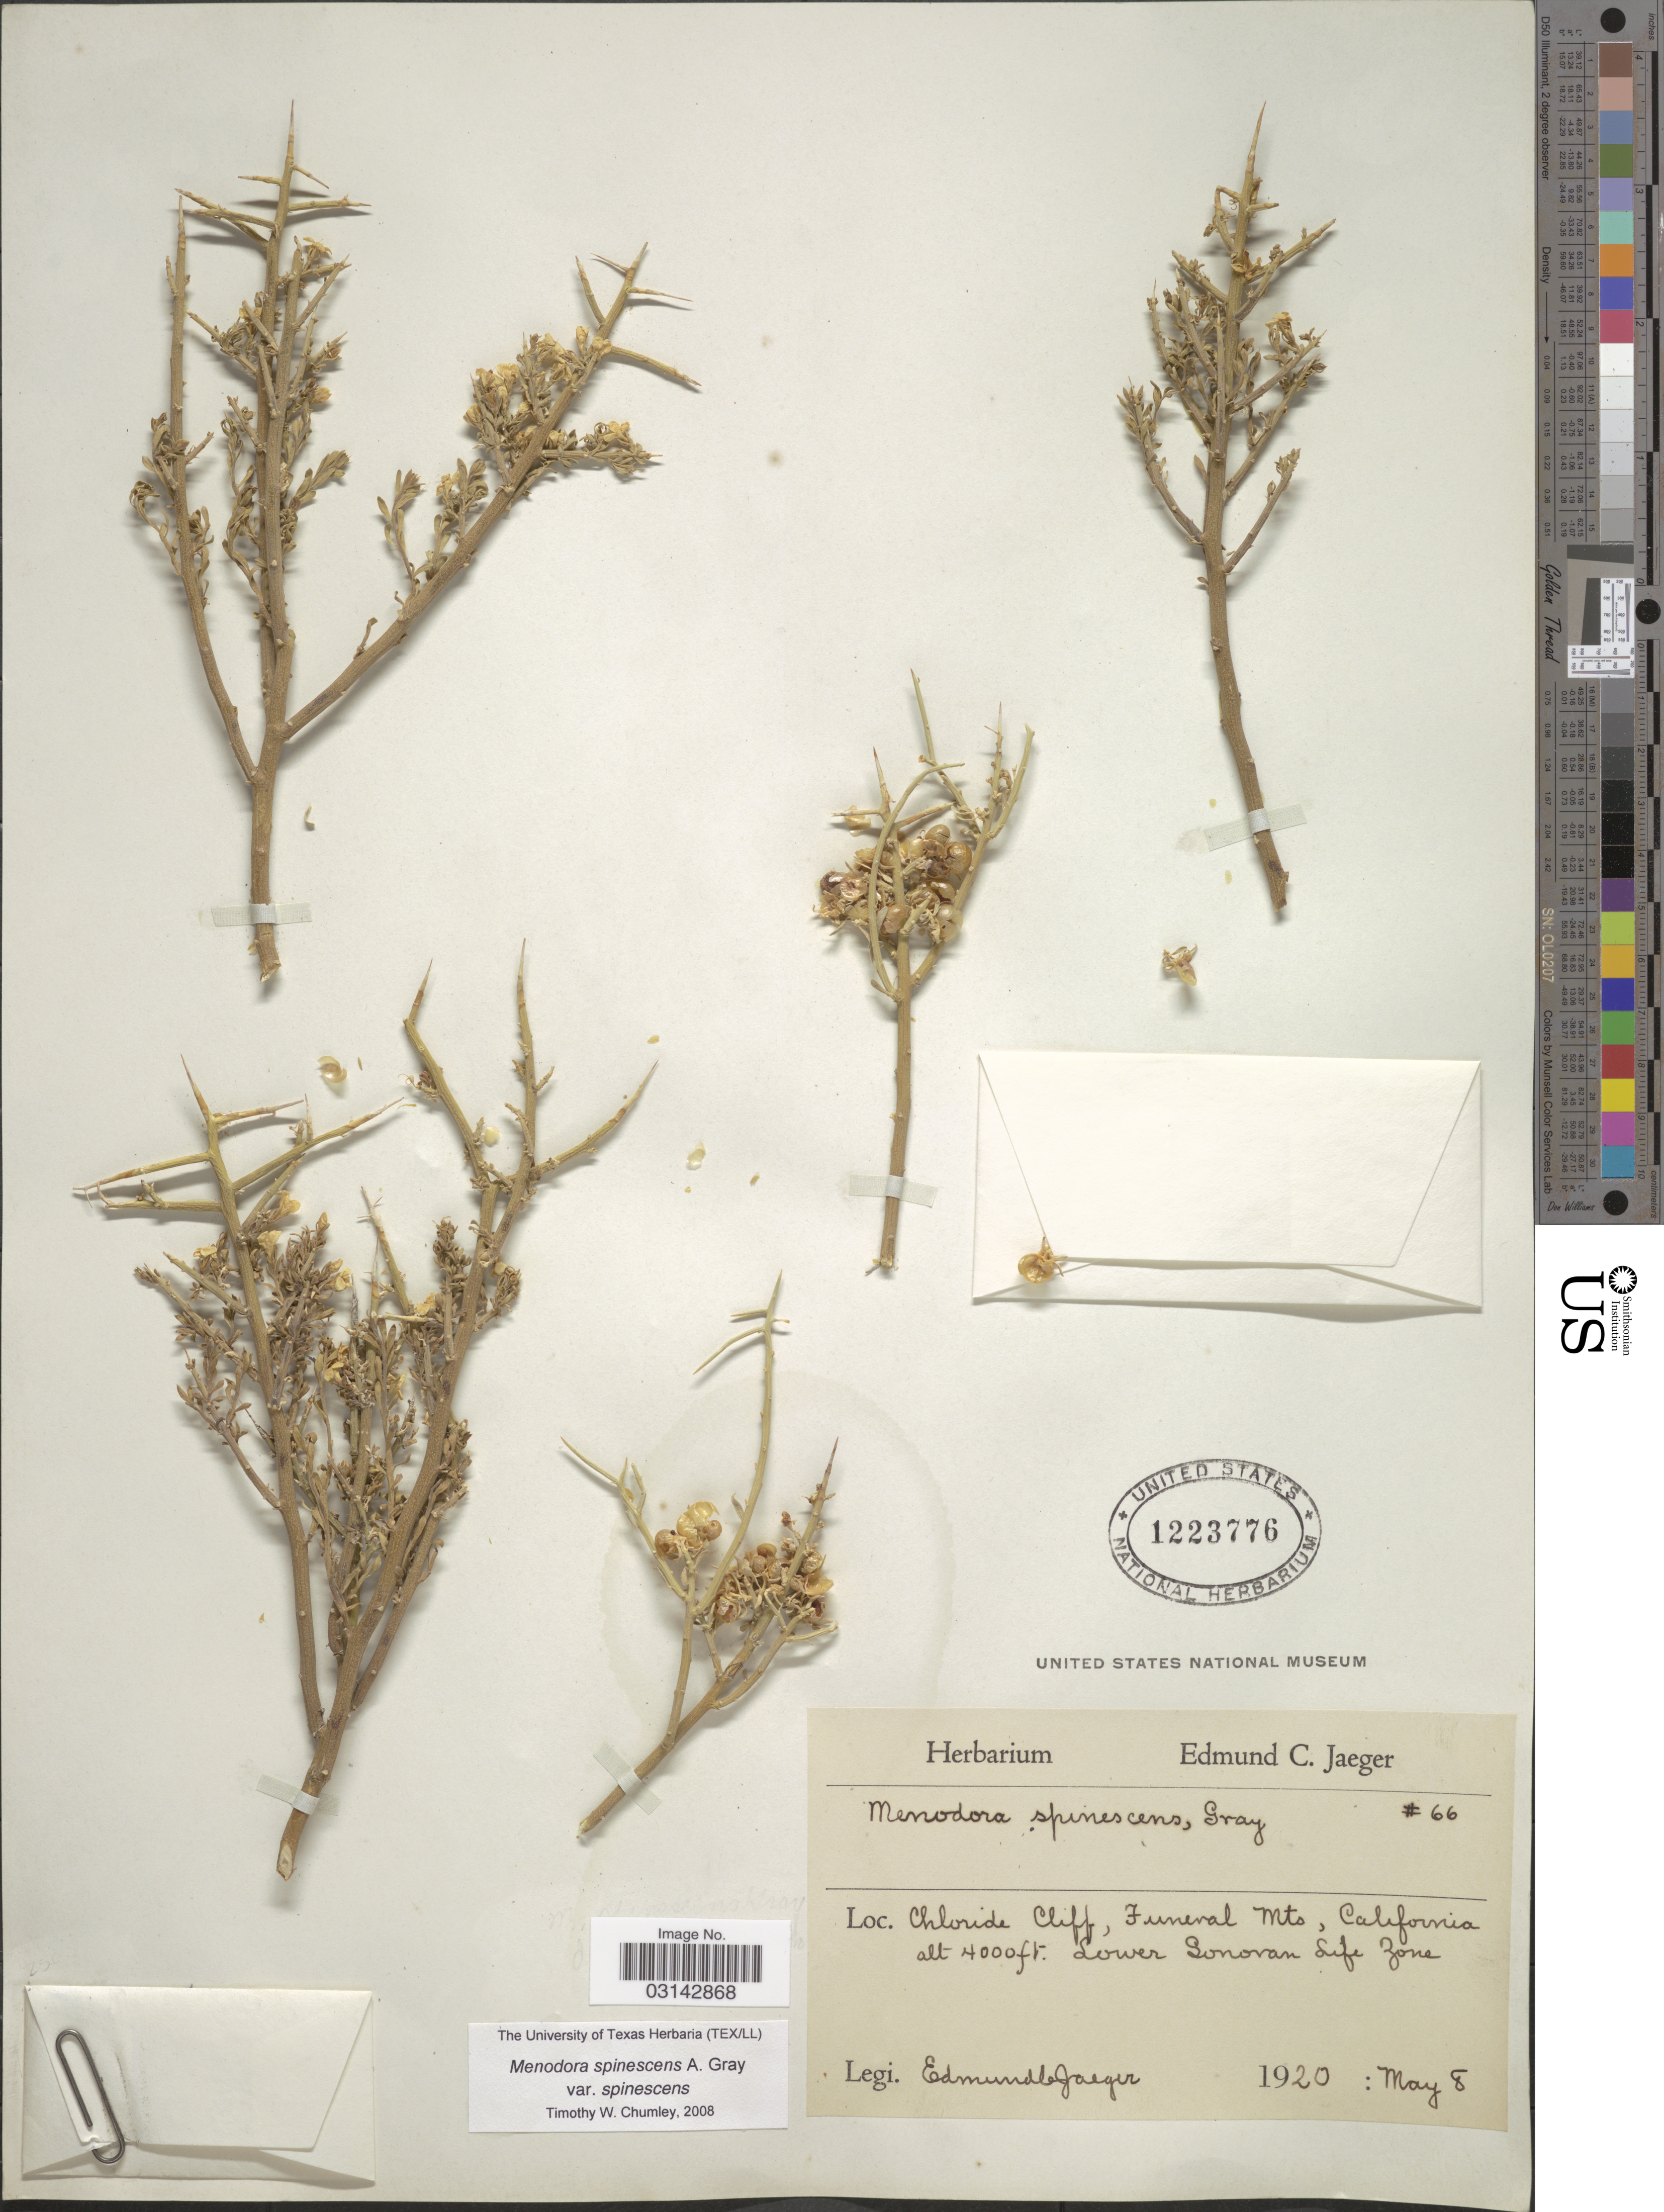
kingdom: Plantae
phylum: Tracheophyta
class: Magnoliopsida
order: Lamiales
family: Oleaceae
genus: Menodora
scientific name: Menodora spinescens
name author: A. Gray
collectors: E. Jaeger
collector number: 66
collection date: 1920-05-08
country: United States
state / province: California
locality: Chloride Cliff, Funeral Mts. Lower Sonoran Life Zone.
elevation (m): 1219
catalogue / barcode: US 1223776